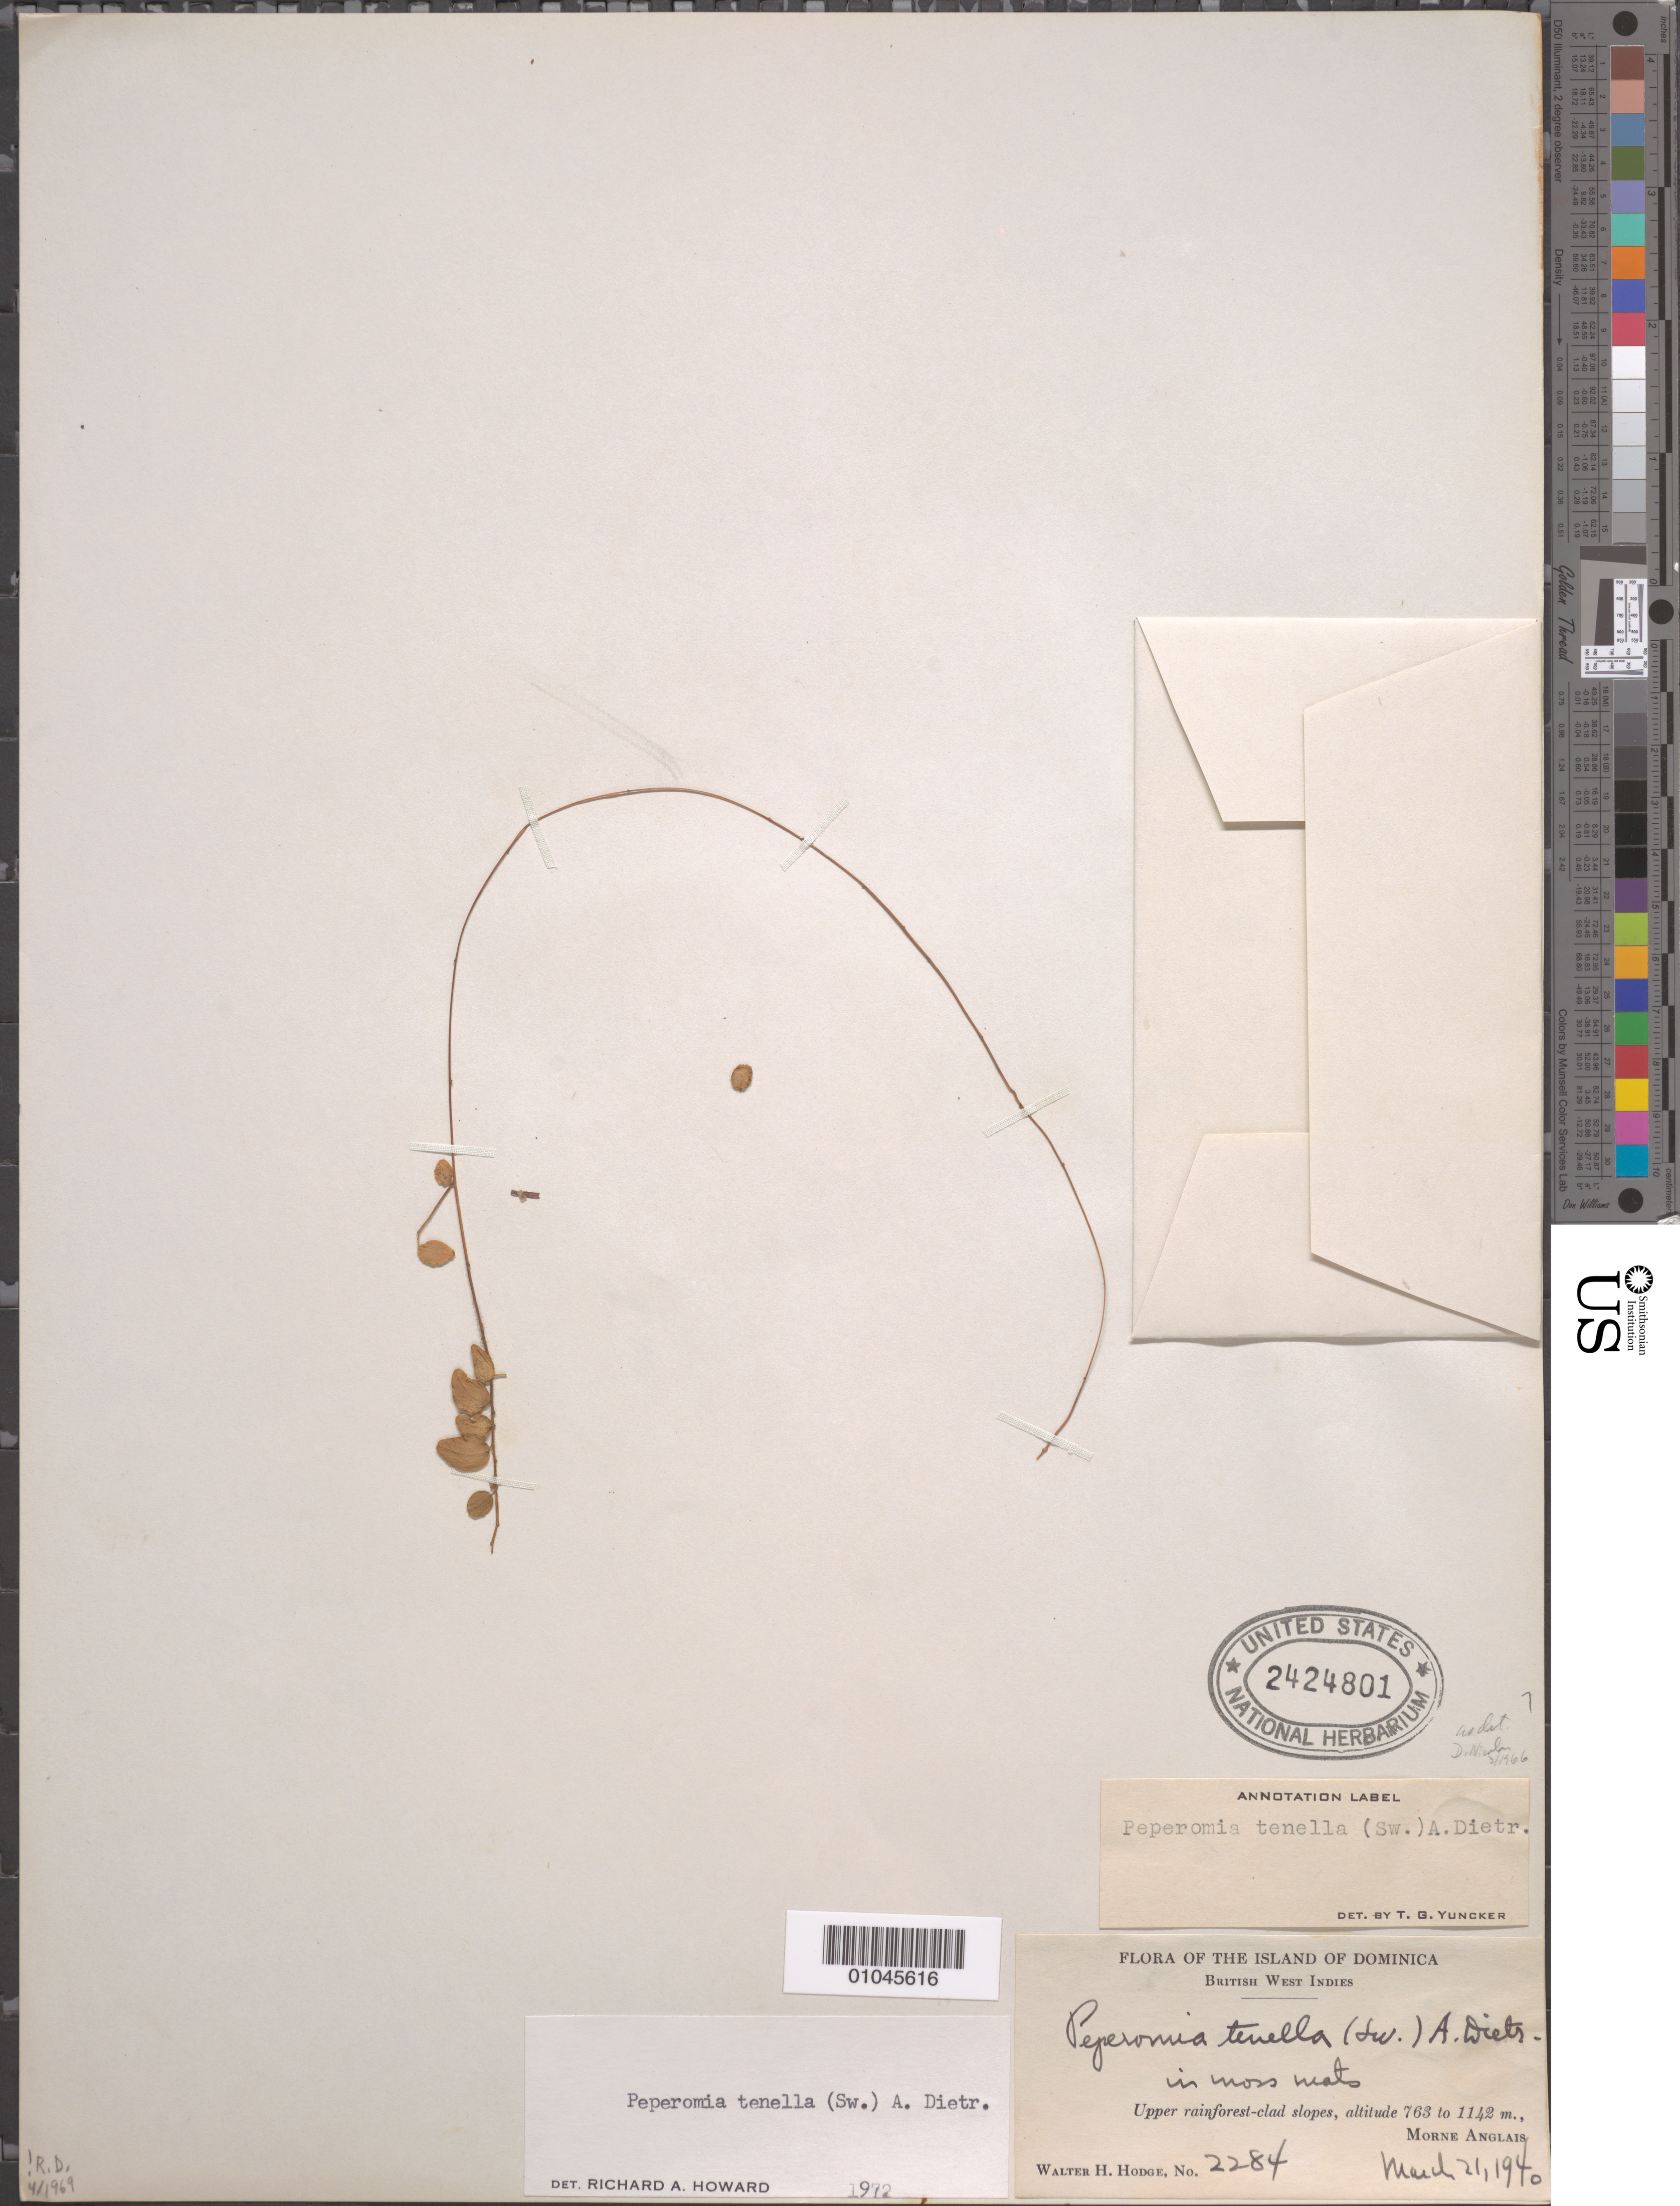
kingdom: Plantae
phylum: Tracheophyta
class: Magnoliopsida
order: Piperales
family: Piperaceae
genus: Peperomia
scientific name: Peperomia tenella var. tenella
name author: (Sw.) A. Dietr.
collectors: W. Hodge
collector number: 2284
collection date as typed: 21 Mar 1940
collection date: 1940-03-21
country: Dominica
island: Dominica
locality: Upper rainforest-clad slopes, in moss mats.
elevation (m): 763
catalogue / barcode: US 2424801